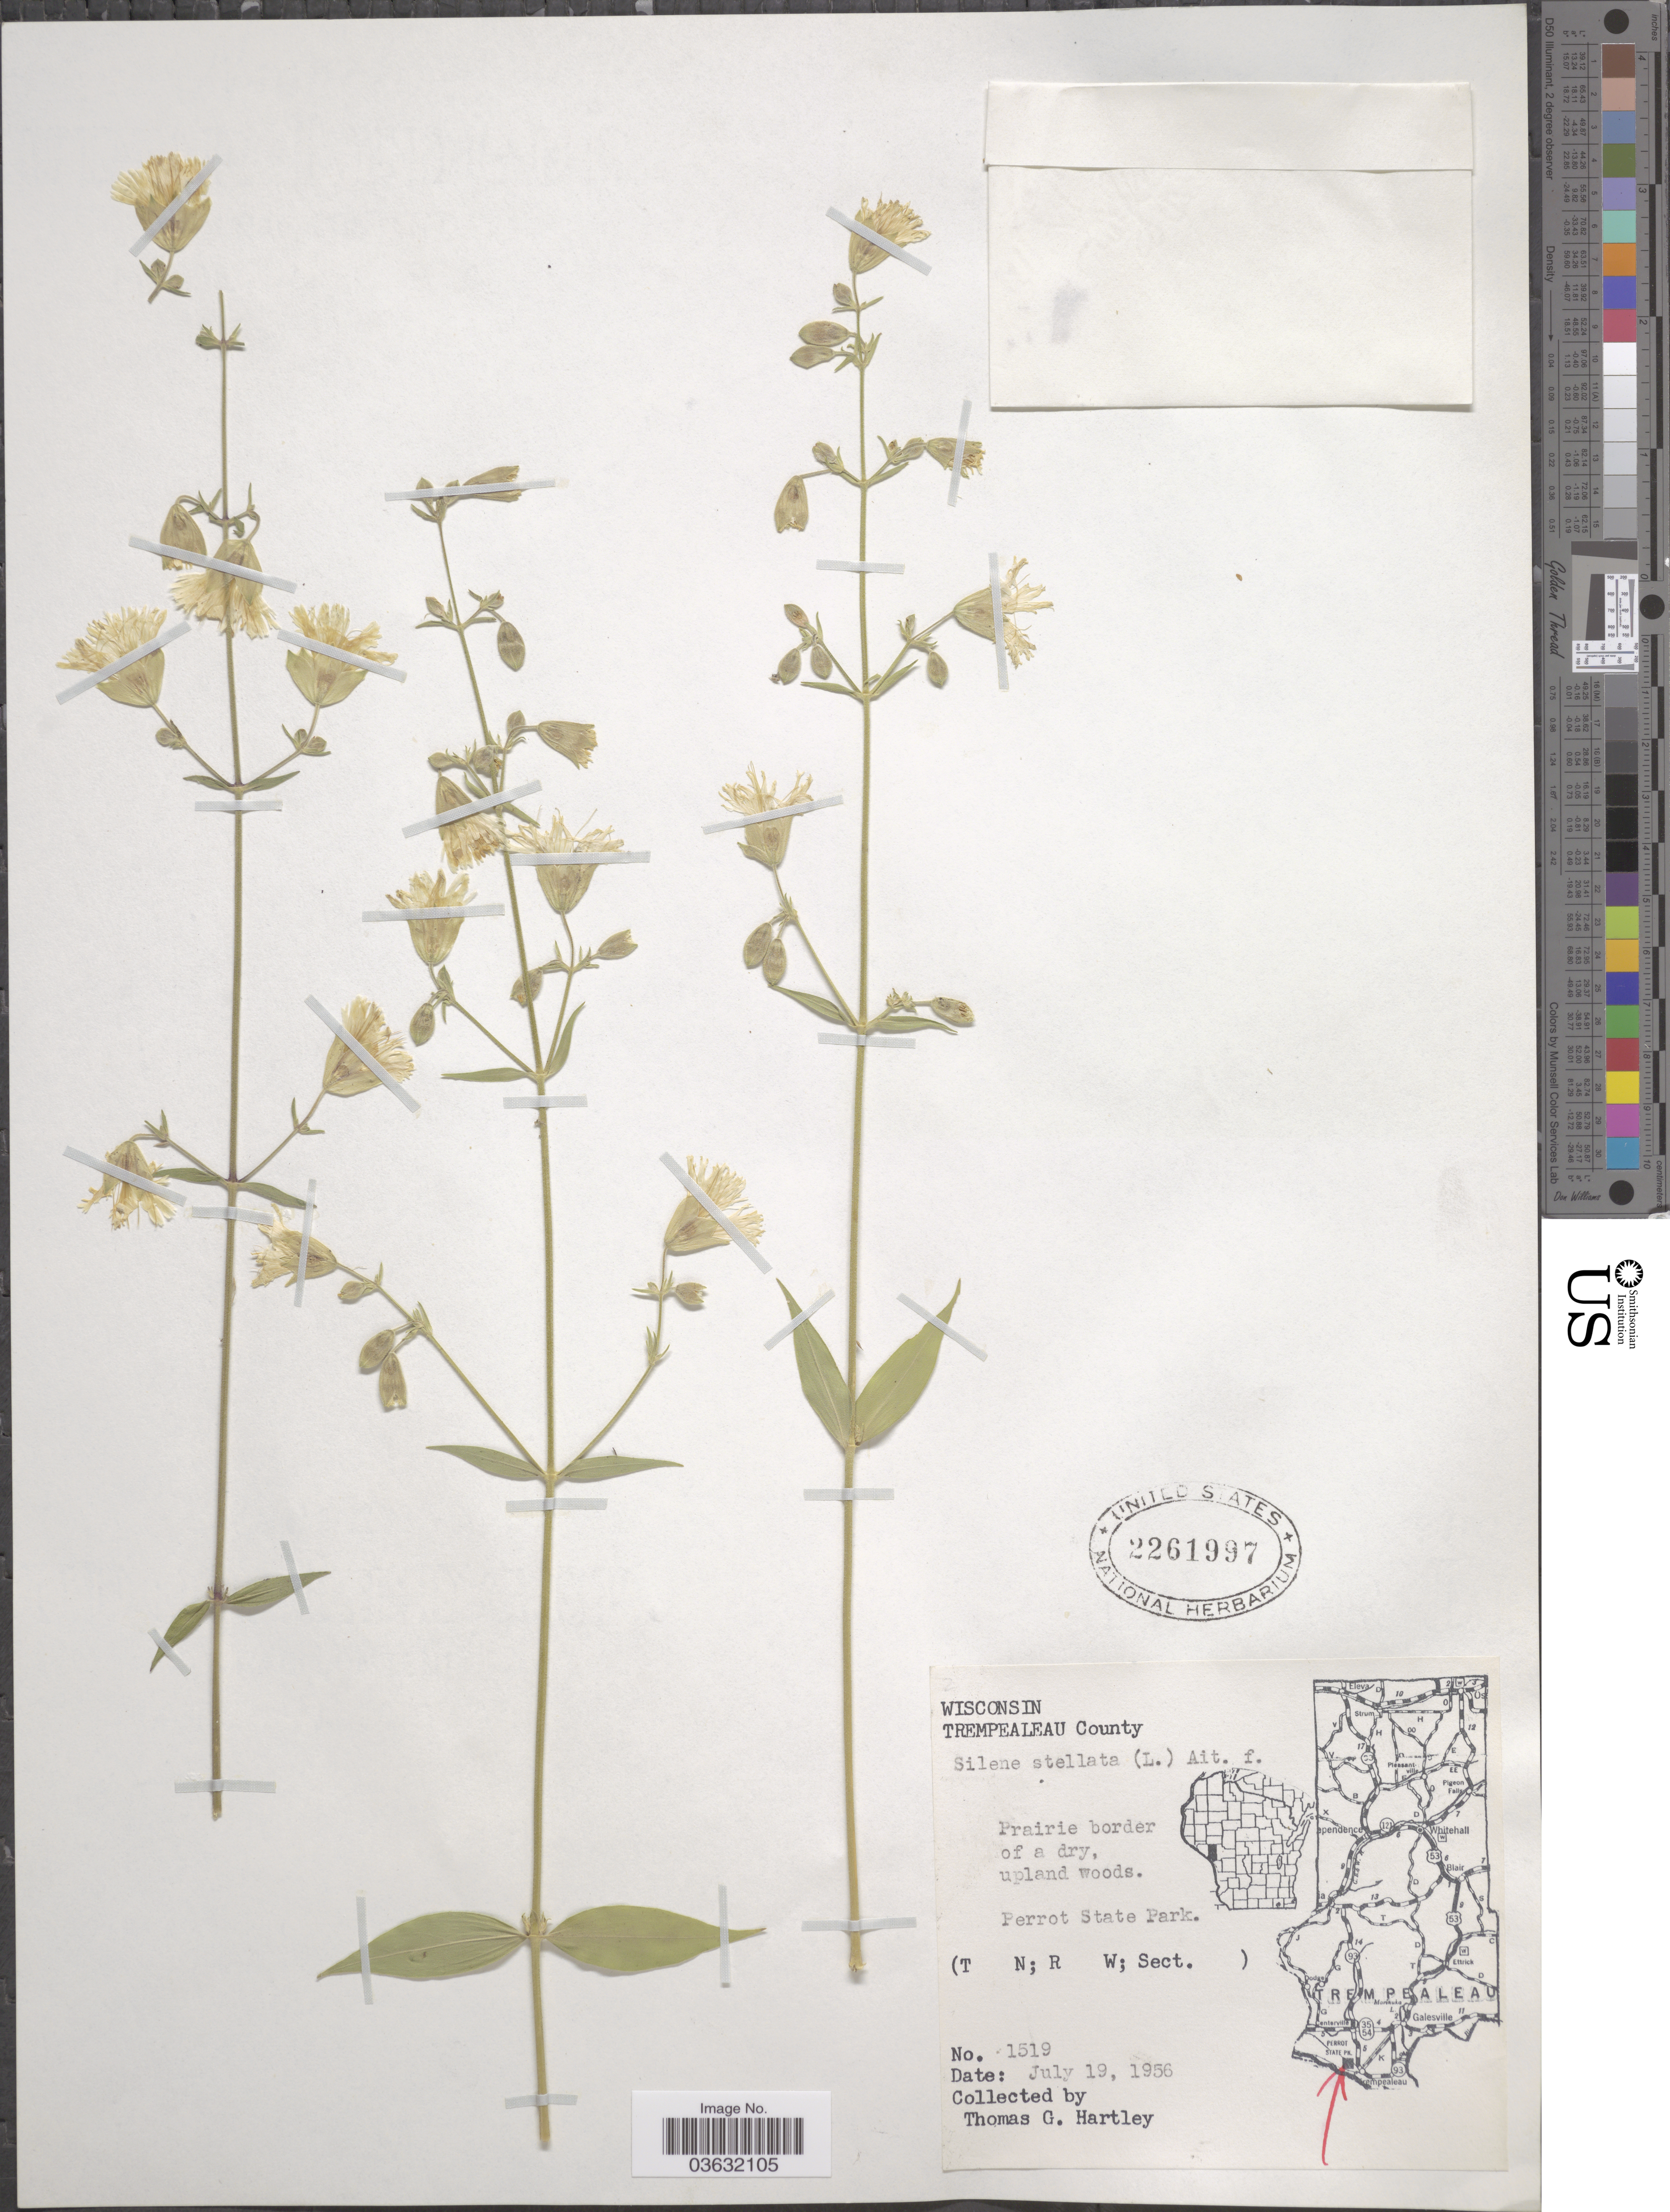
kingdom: Plantae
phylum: Tracheophyta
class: Magnoliopsida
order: Caryophyllales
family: Caryophyllaceae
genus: Silene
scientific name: Silene stellata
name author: (L.) Coyte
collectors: T. G. Hartley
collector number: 1519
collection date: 1956-07-19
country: United States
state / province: Wisconsin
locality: Trempealeau County. Perrot State Park.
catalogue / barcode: US 2261997